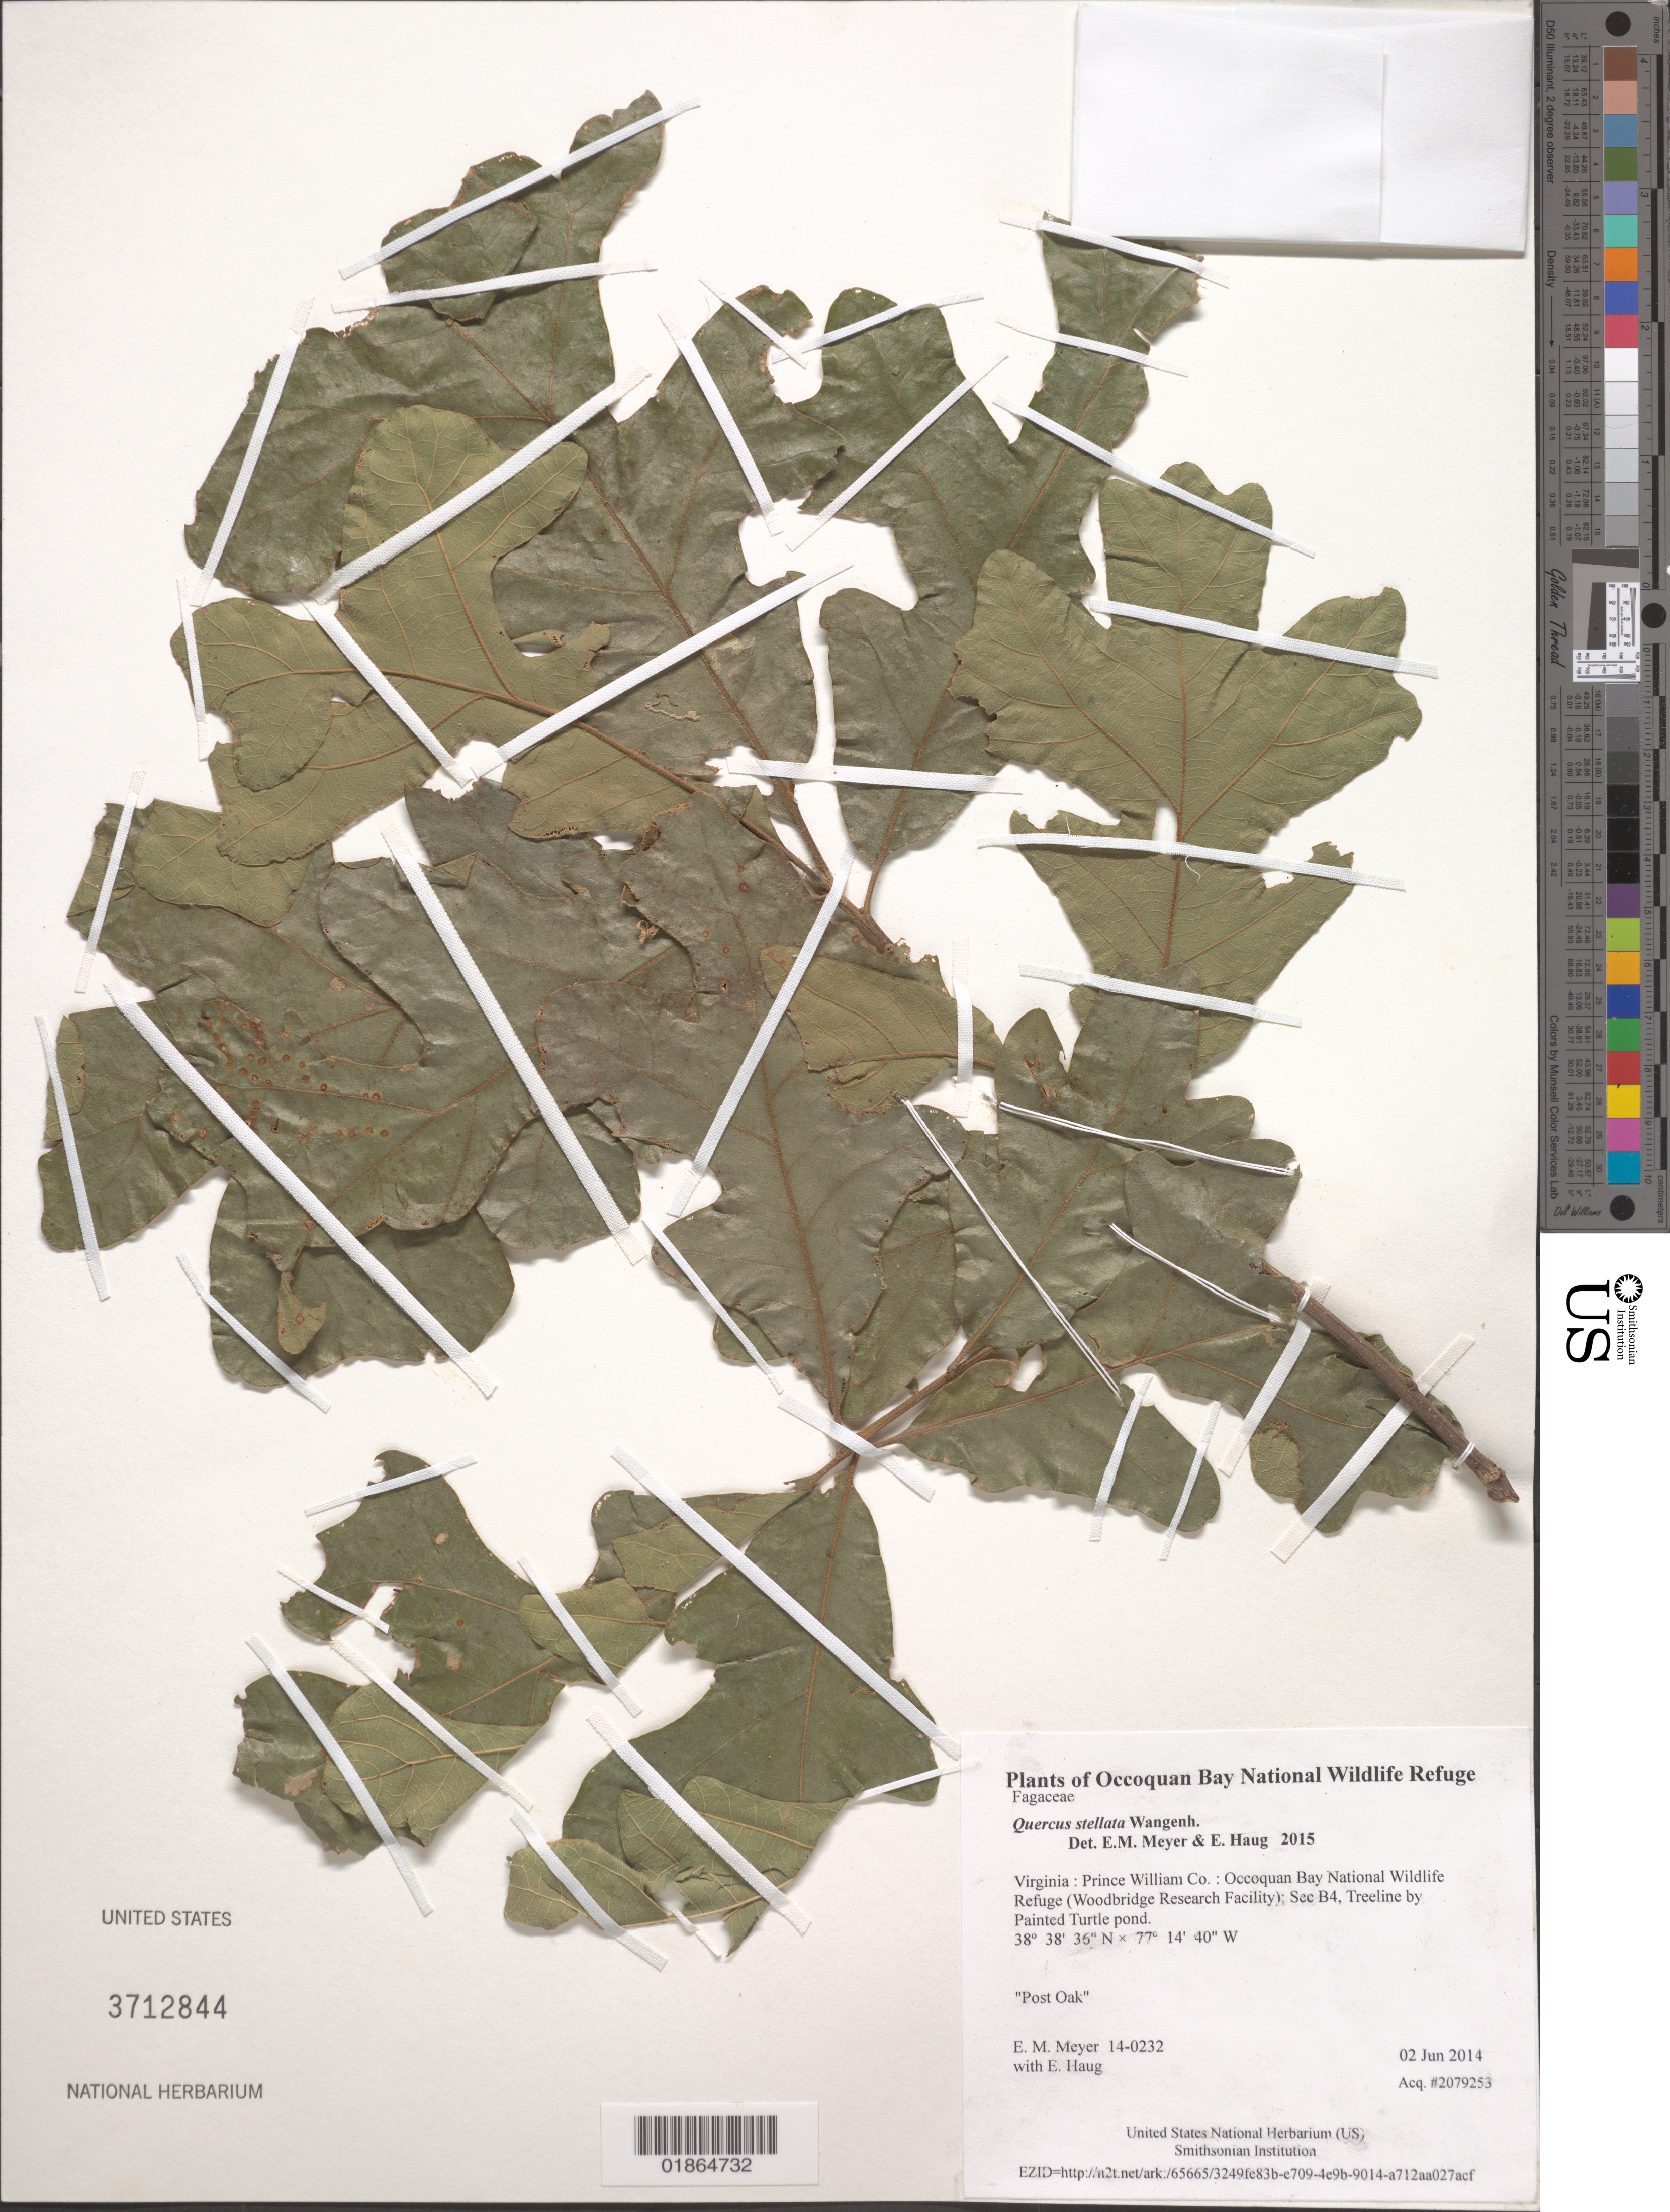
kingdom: Plantae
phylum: Tracheophyta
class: Magnoliopsida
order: Fagales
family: Fagaceae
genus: Quercus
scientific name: Quercus stellata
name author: Wangenh.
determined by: Meyer, E. M.; Haug, E.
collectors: E. M. Meyer & E. Haug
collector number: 14-0232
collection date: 2014-06-02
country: United States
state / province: Virginia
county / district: Prince William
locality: Occoquan Bay National Wildlife Refuge (Woodbridge Research Facility); Sec B4, Treeline by Painted Turtle pond.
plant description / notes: Post Oak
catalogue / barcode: US 3712844